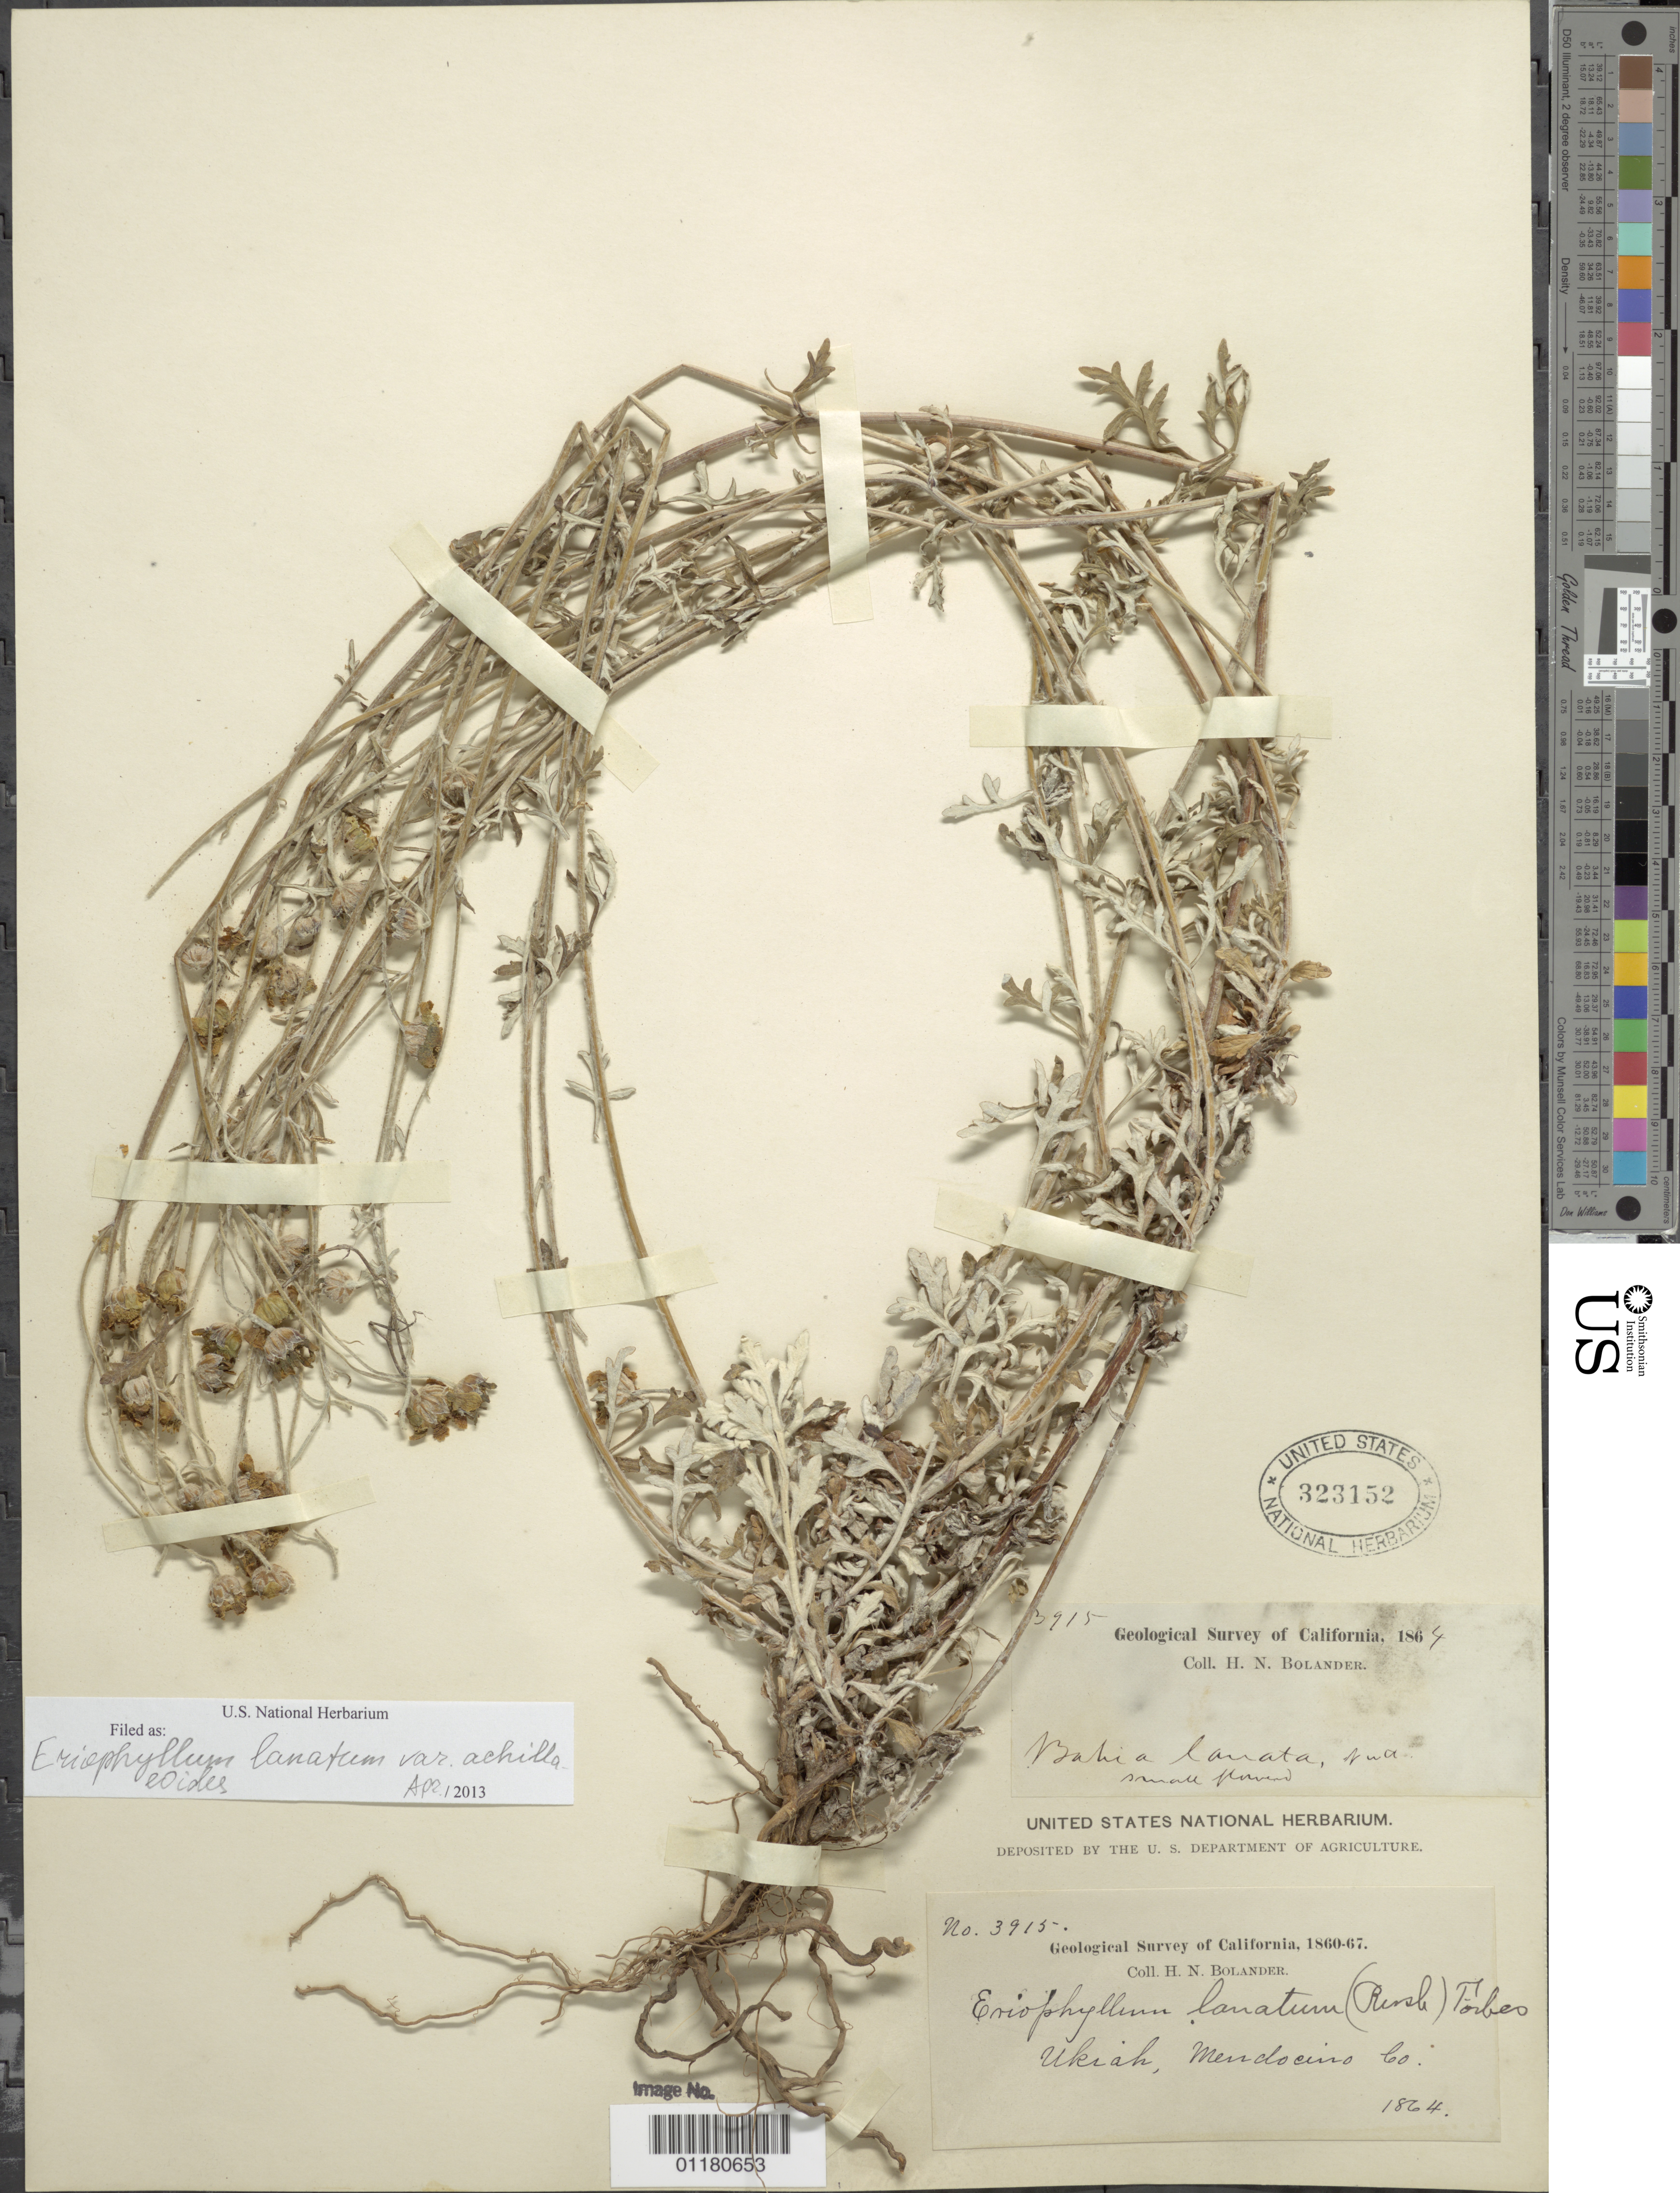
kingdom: Plantae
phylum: Tracheophyta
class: Magnoliopsida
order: Asterales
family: Asteraceae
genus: Eriophyllum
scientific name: Eriophyllum lanatum var. achillioides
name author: (DC.) Jeps.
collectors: H. Bolander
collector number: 3915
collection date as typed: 1864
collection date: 1864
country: United States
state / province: California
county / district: Mendocino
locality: Ukiah.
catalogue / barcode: US 323152